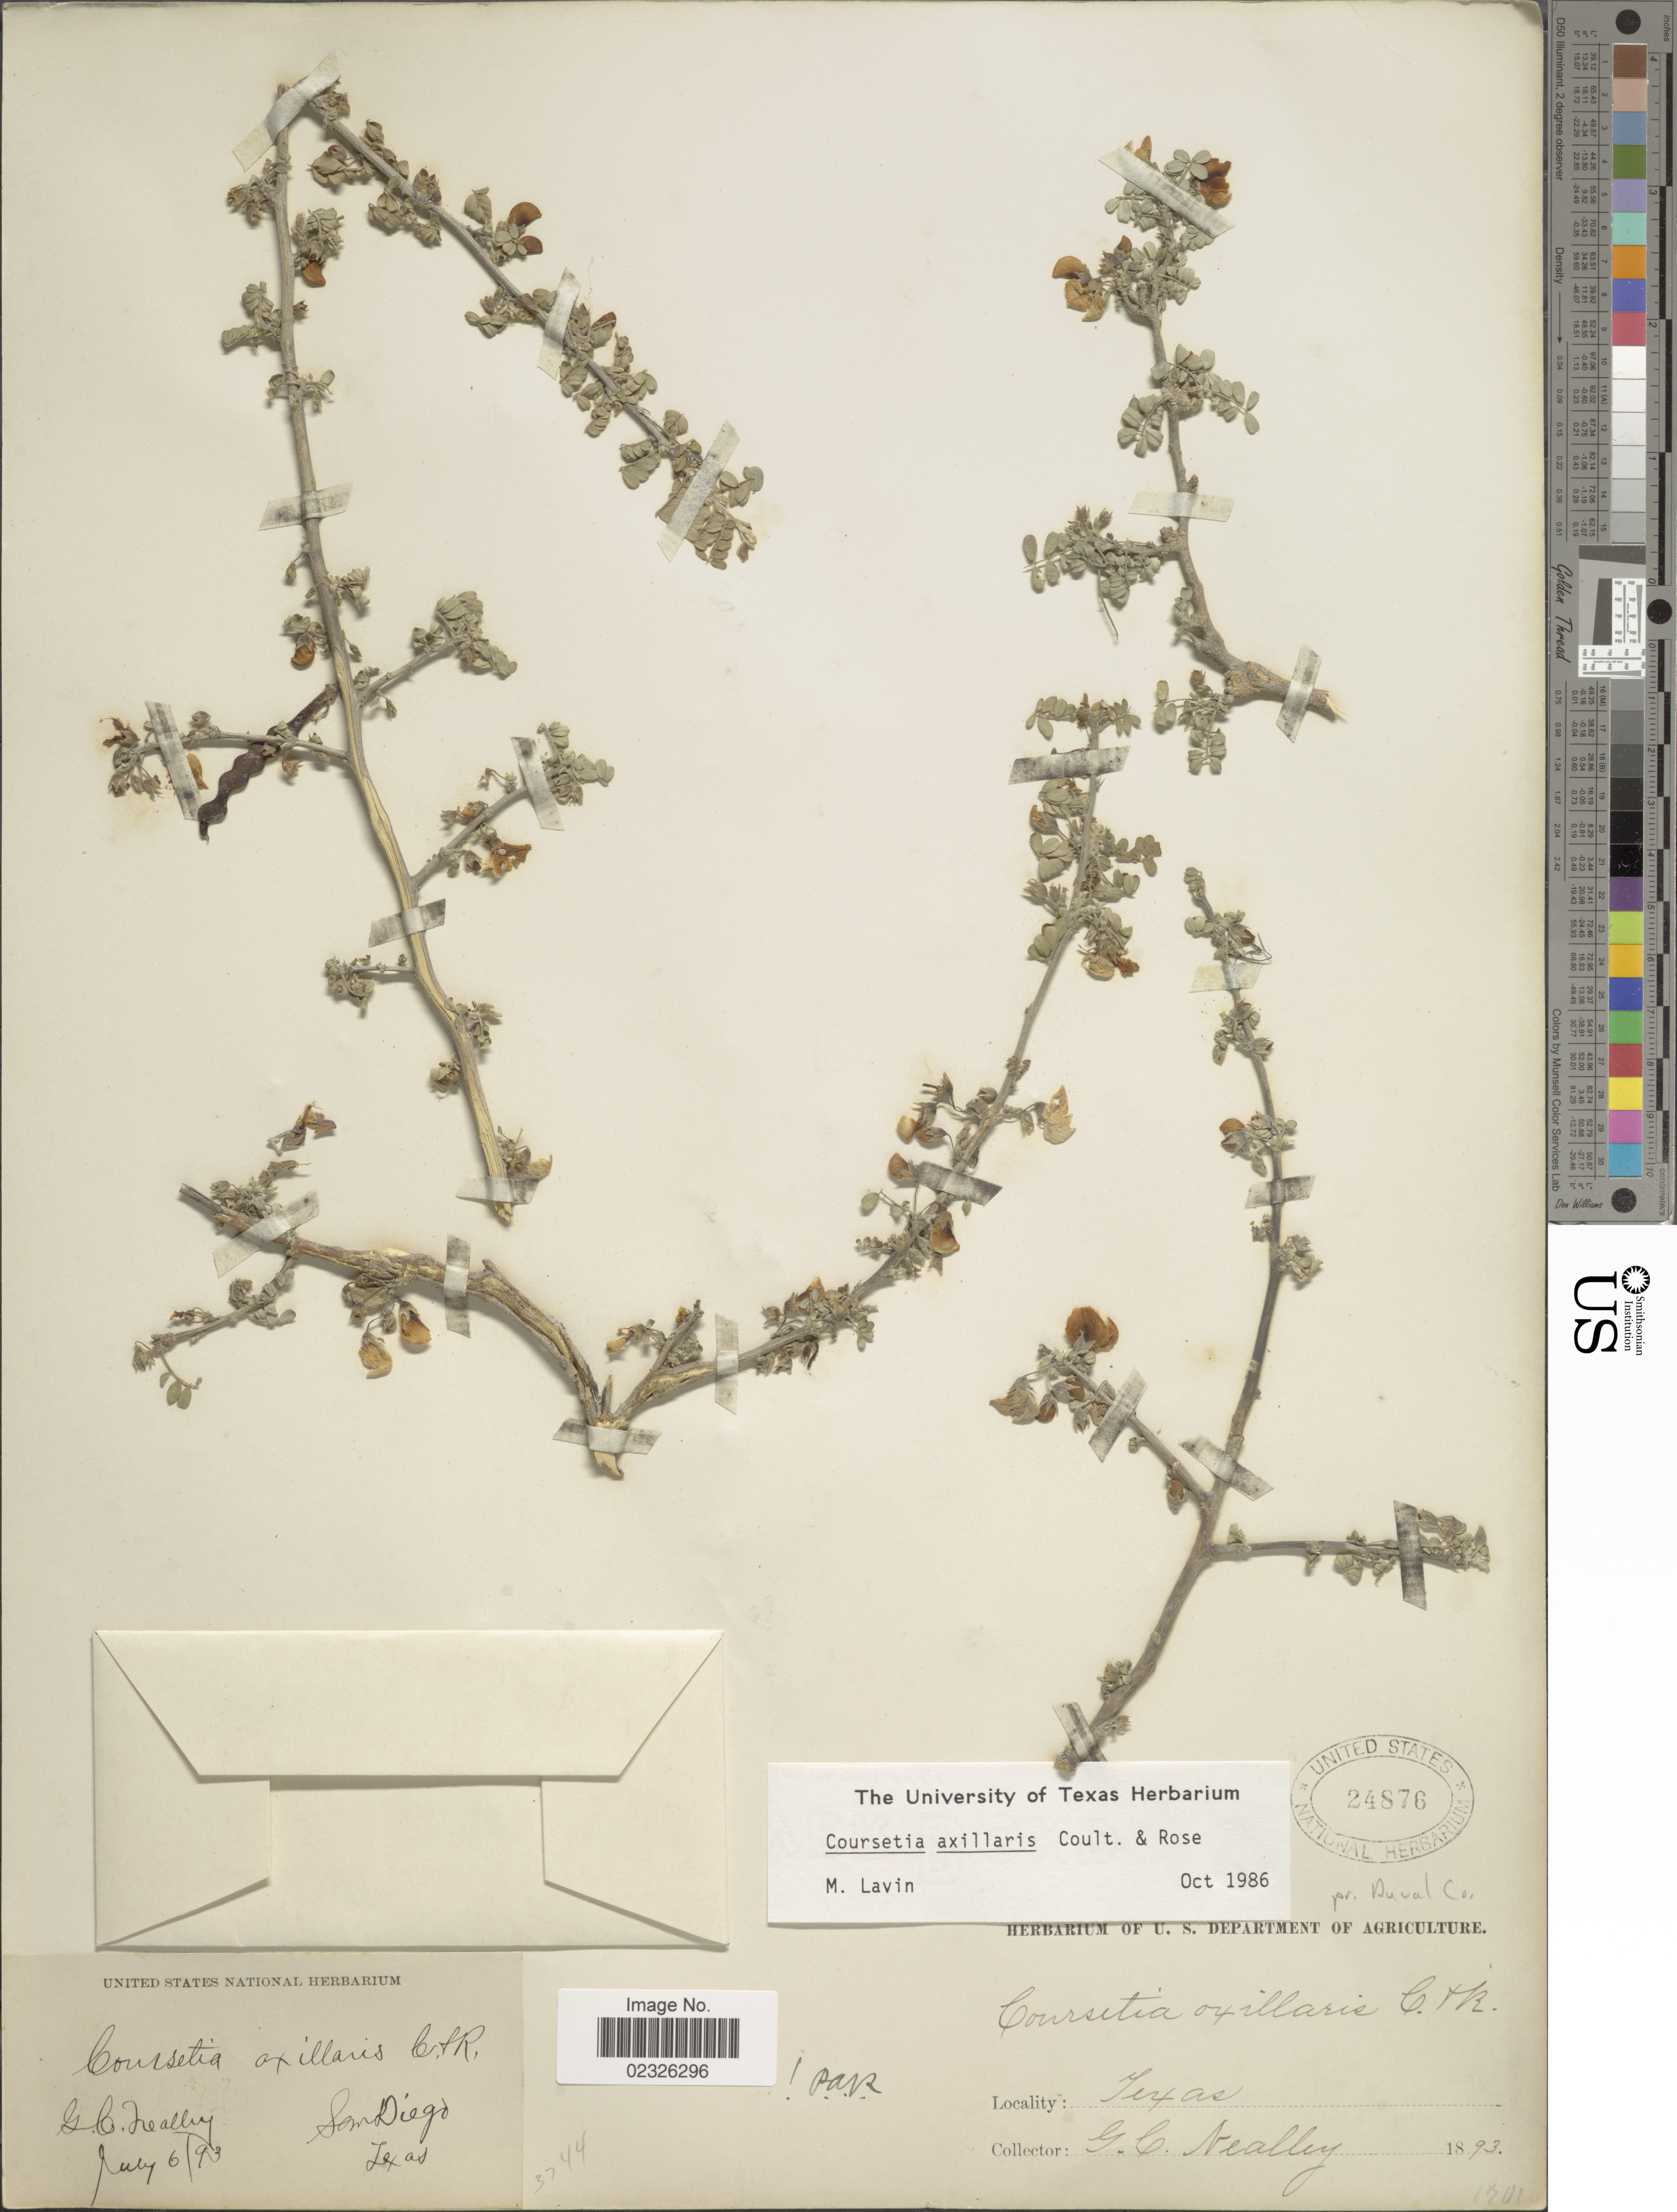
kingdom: Plantae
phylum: Tracheophyta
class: Magnoliopsida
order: Fabales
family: Fabaceae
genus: Coursetia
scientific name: Coursetia axillaris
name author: J.M. Coult. & Rose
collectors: G. C. Nealley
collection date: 1893-07-06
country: United States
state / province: Texas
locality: San Diego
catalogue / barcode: US 24876